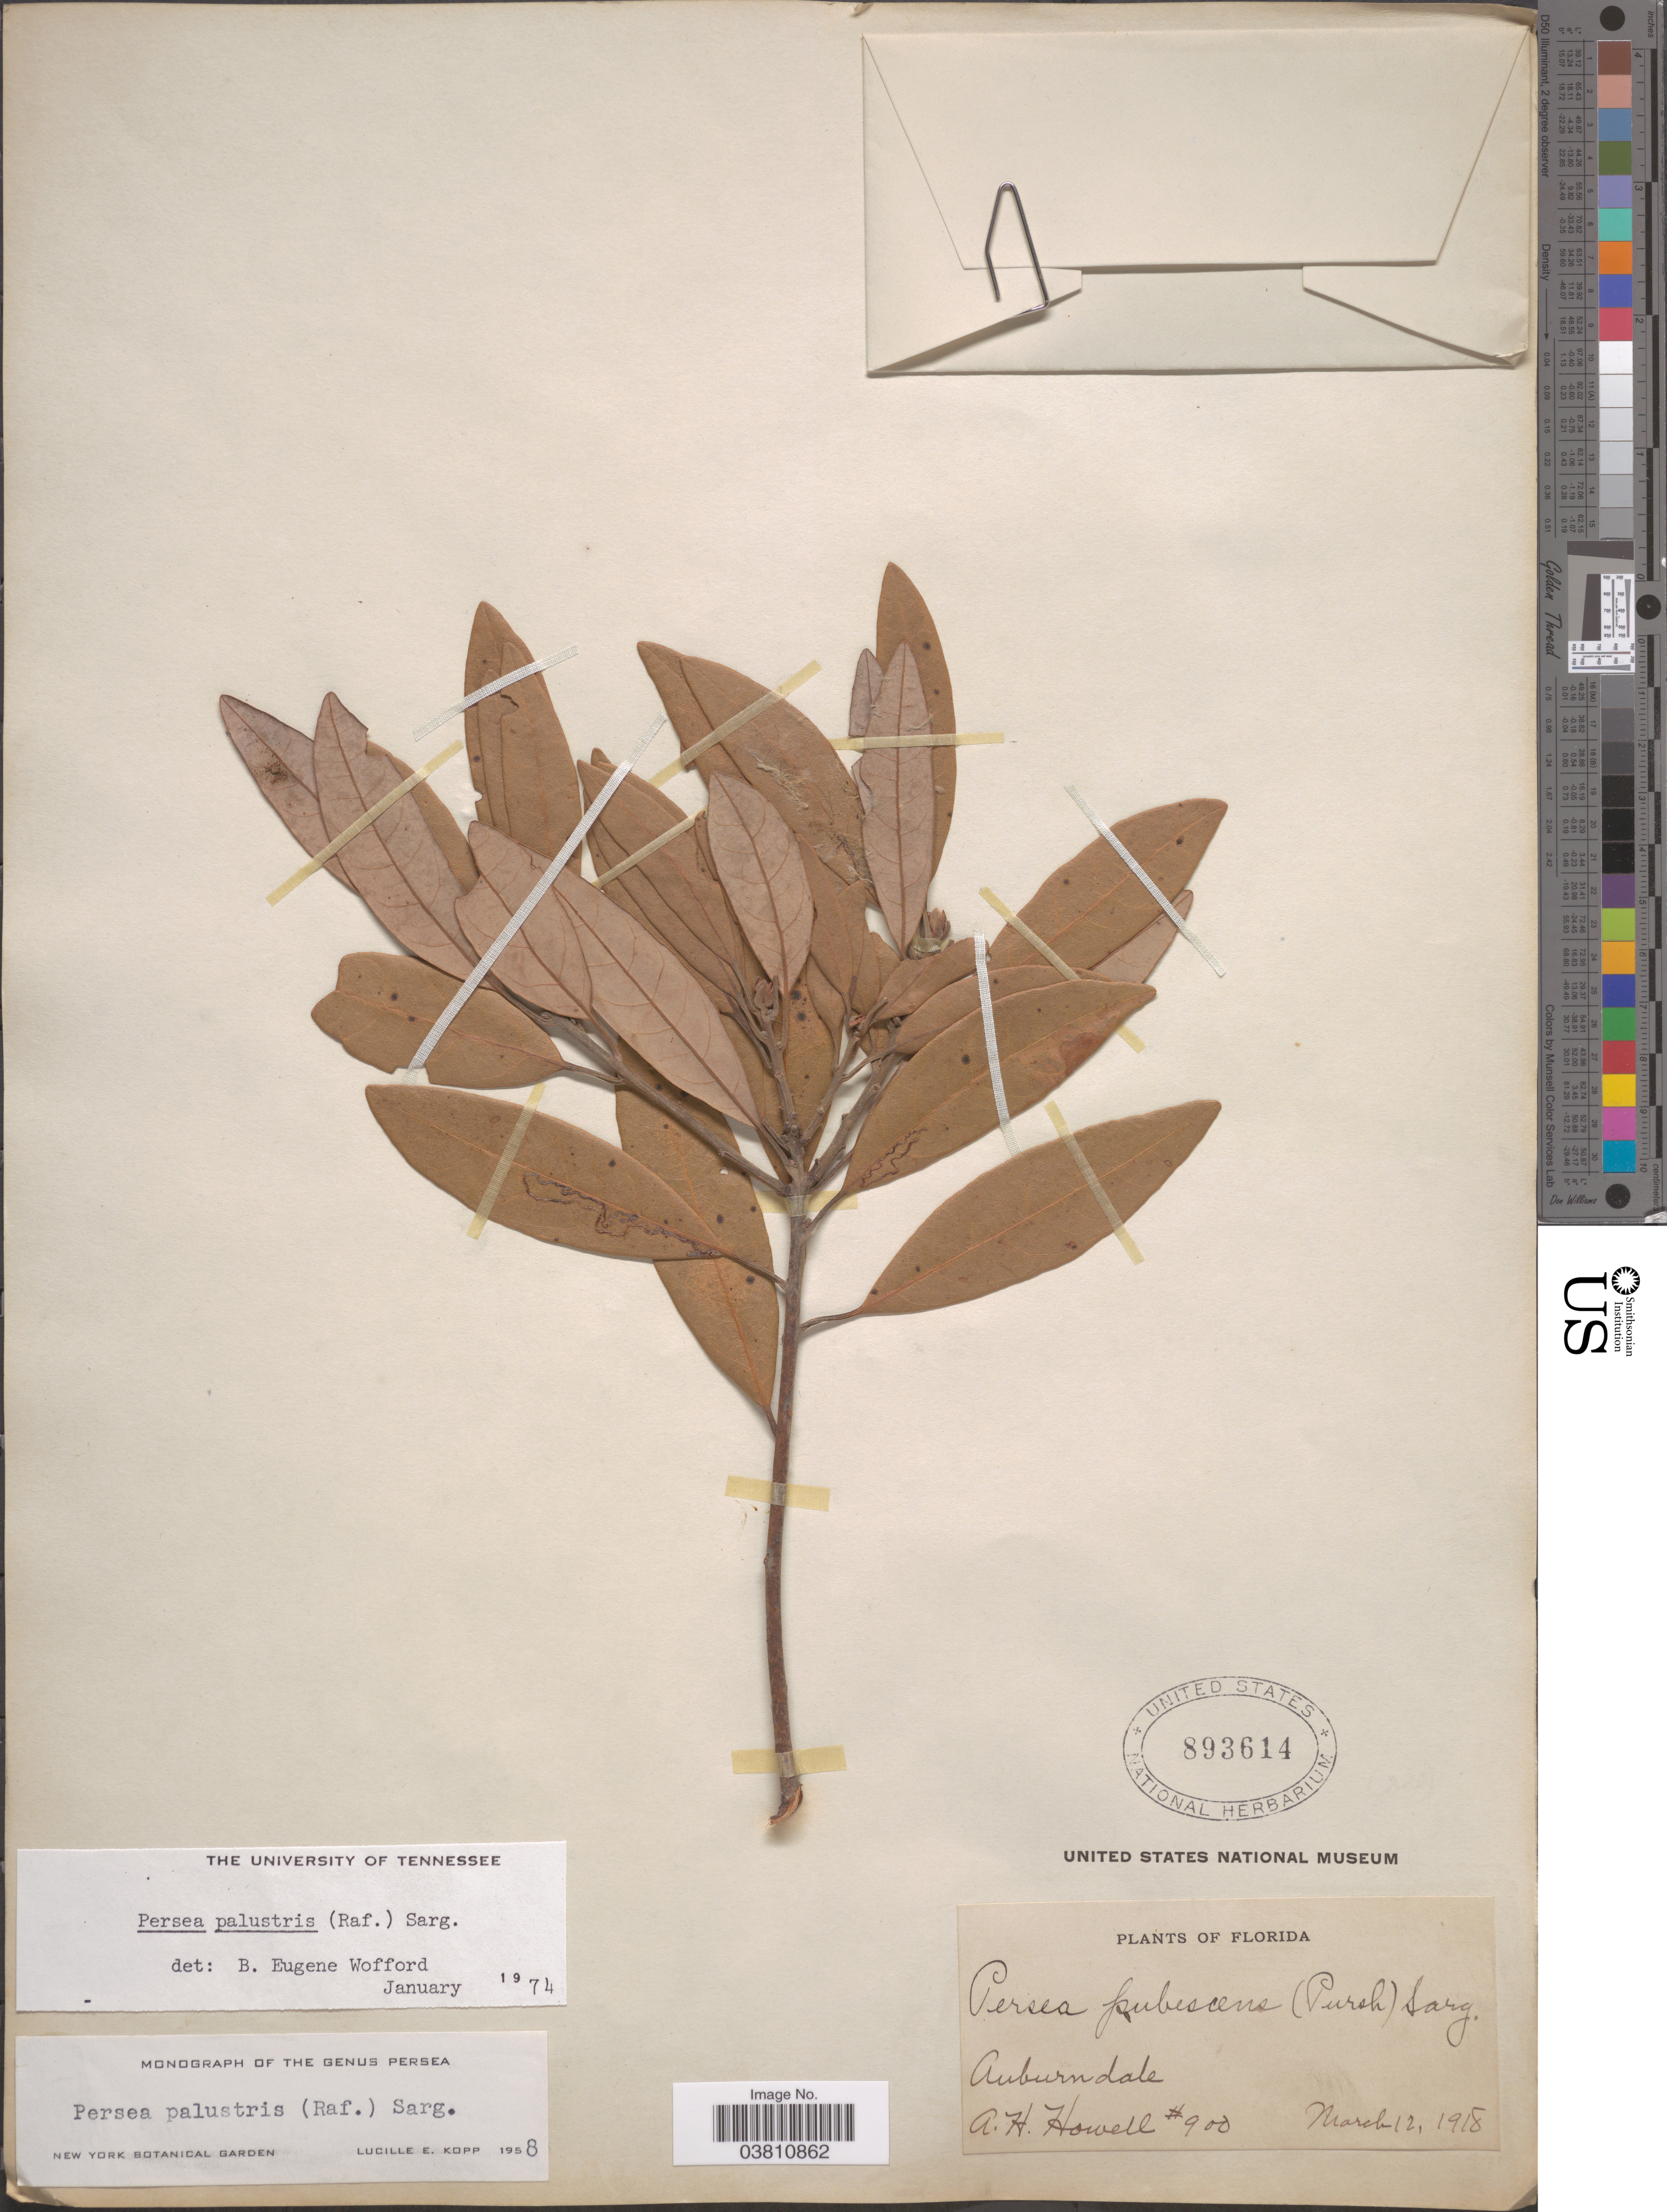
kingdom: Plantae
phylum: Tracheophyta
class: Magnoliopsida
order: Laurales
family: Lauraceae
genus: Persea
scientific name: Persea palustris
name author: (Raf.) Sarg.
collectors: A. Howell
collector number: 900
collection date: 1918-03-12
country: United States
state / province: Florida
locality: Auburndale.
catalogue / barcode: US 893614